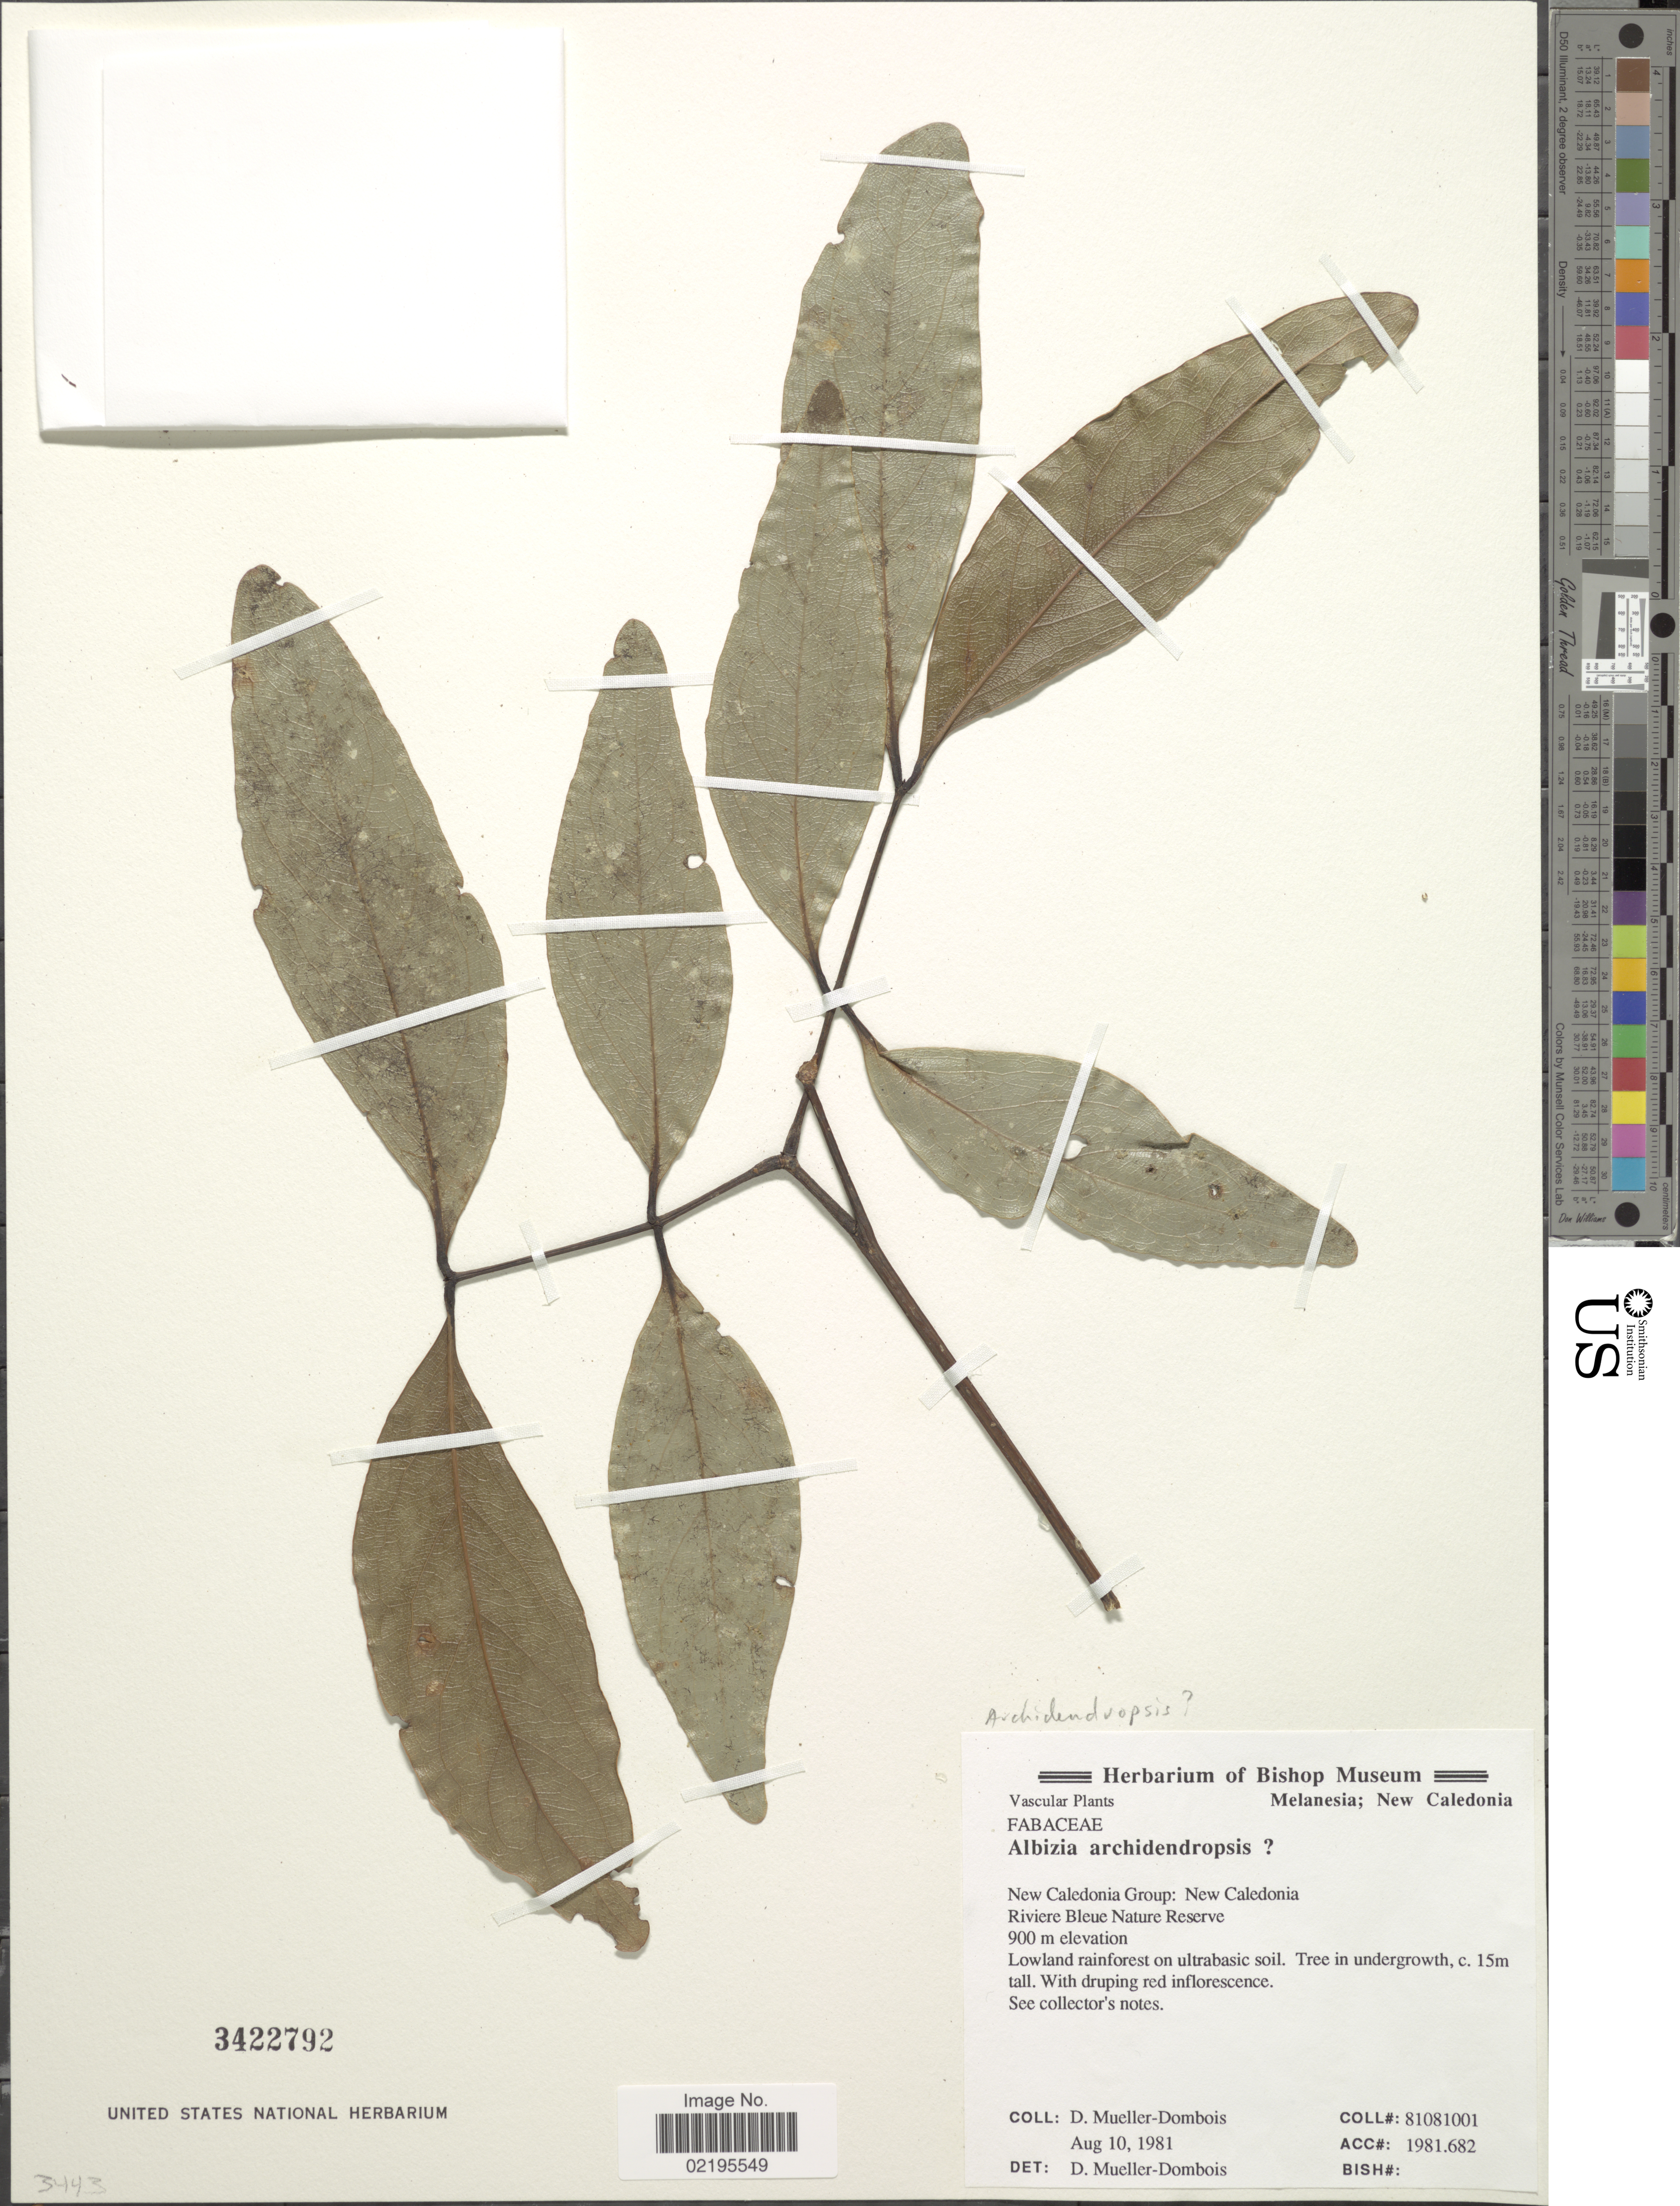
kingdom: Plantae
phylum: Tracheophyta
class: Magnoliopsida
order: Fabales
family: Fabaceae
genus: Archidendropsis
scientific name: Archidendropsis sp.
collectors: D. Mueller-Dombois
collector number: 81081001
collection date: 1981-08-10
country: New Caledonia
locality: New Caledonia Group: New Caledonia, Riviere Bleue Nature Reserve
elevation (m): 900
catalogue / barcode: US 3422792